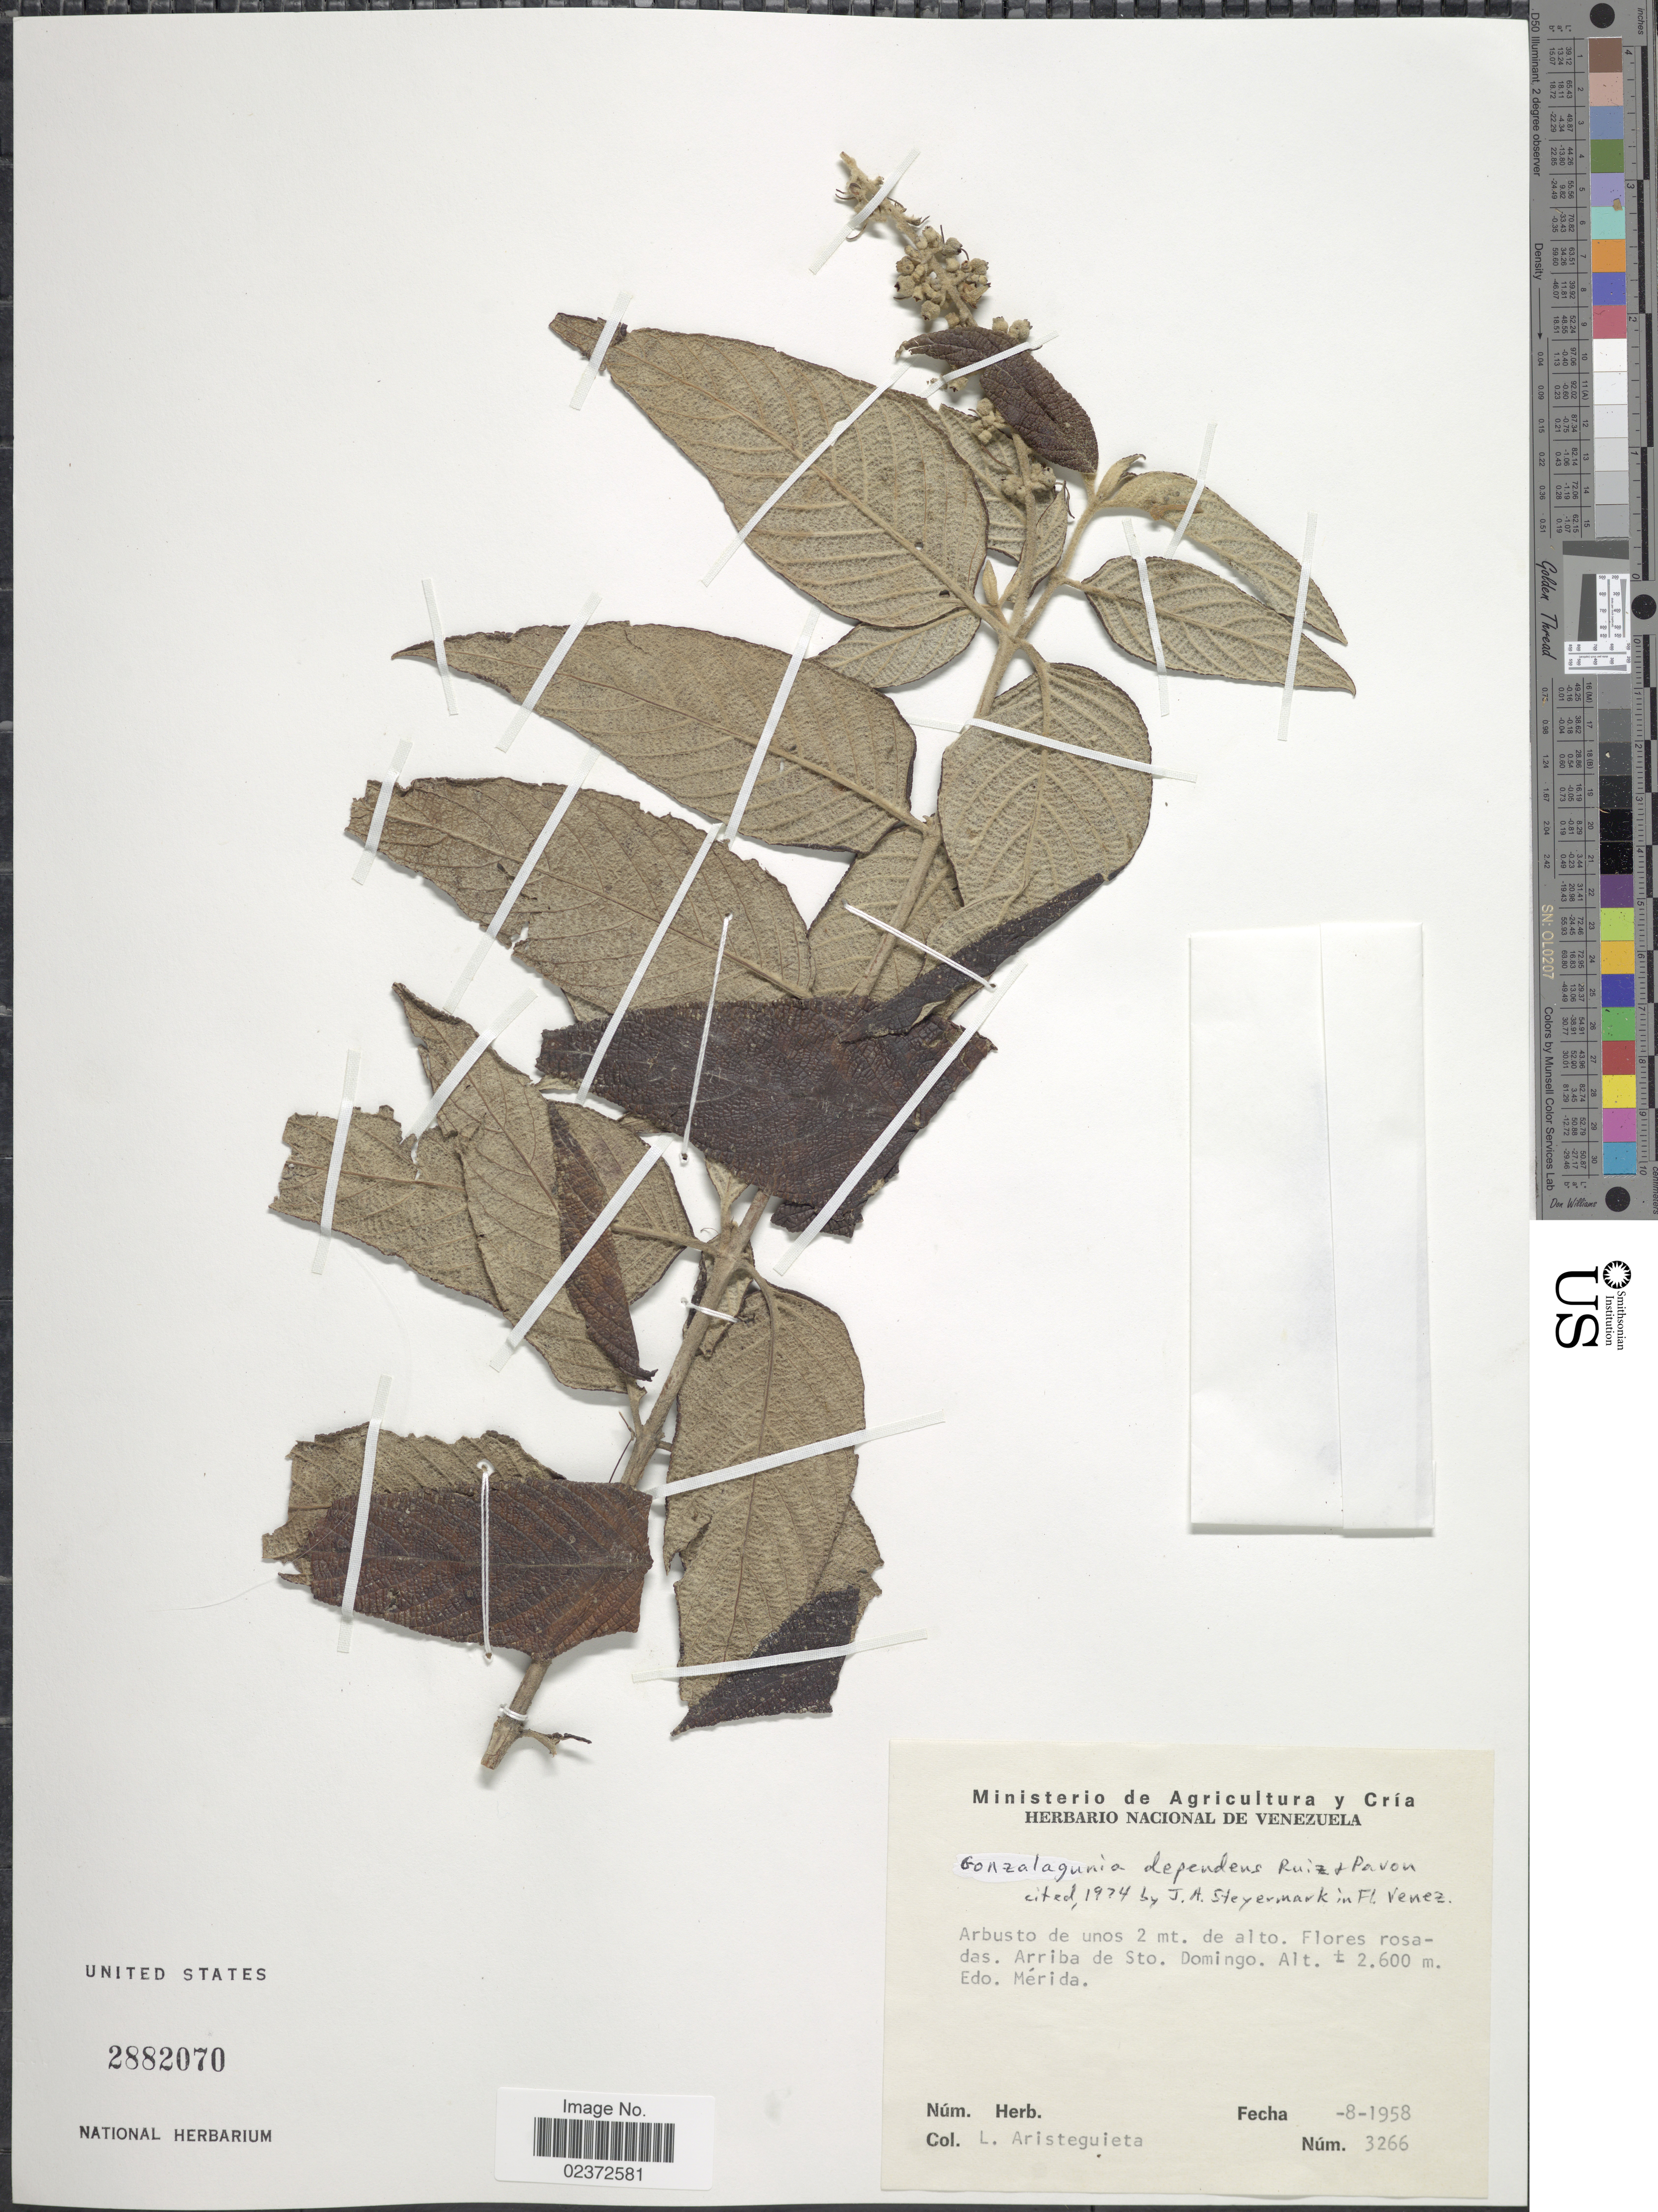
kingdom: Plantae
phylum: Tracheophyta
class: Magnoliopsida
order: Gentianales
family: Rubiaceae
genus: Gonzalagunia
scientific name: Gonzalagunia dependens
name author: Ruiz & Pav.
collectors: L. Aristeguieta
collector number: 3266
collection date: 1958-08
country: Venezuela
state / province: Mérida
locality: Arriba de Sto. Domingo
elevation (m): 2600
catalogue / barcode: US 2882070